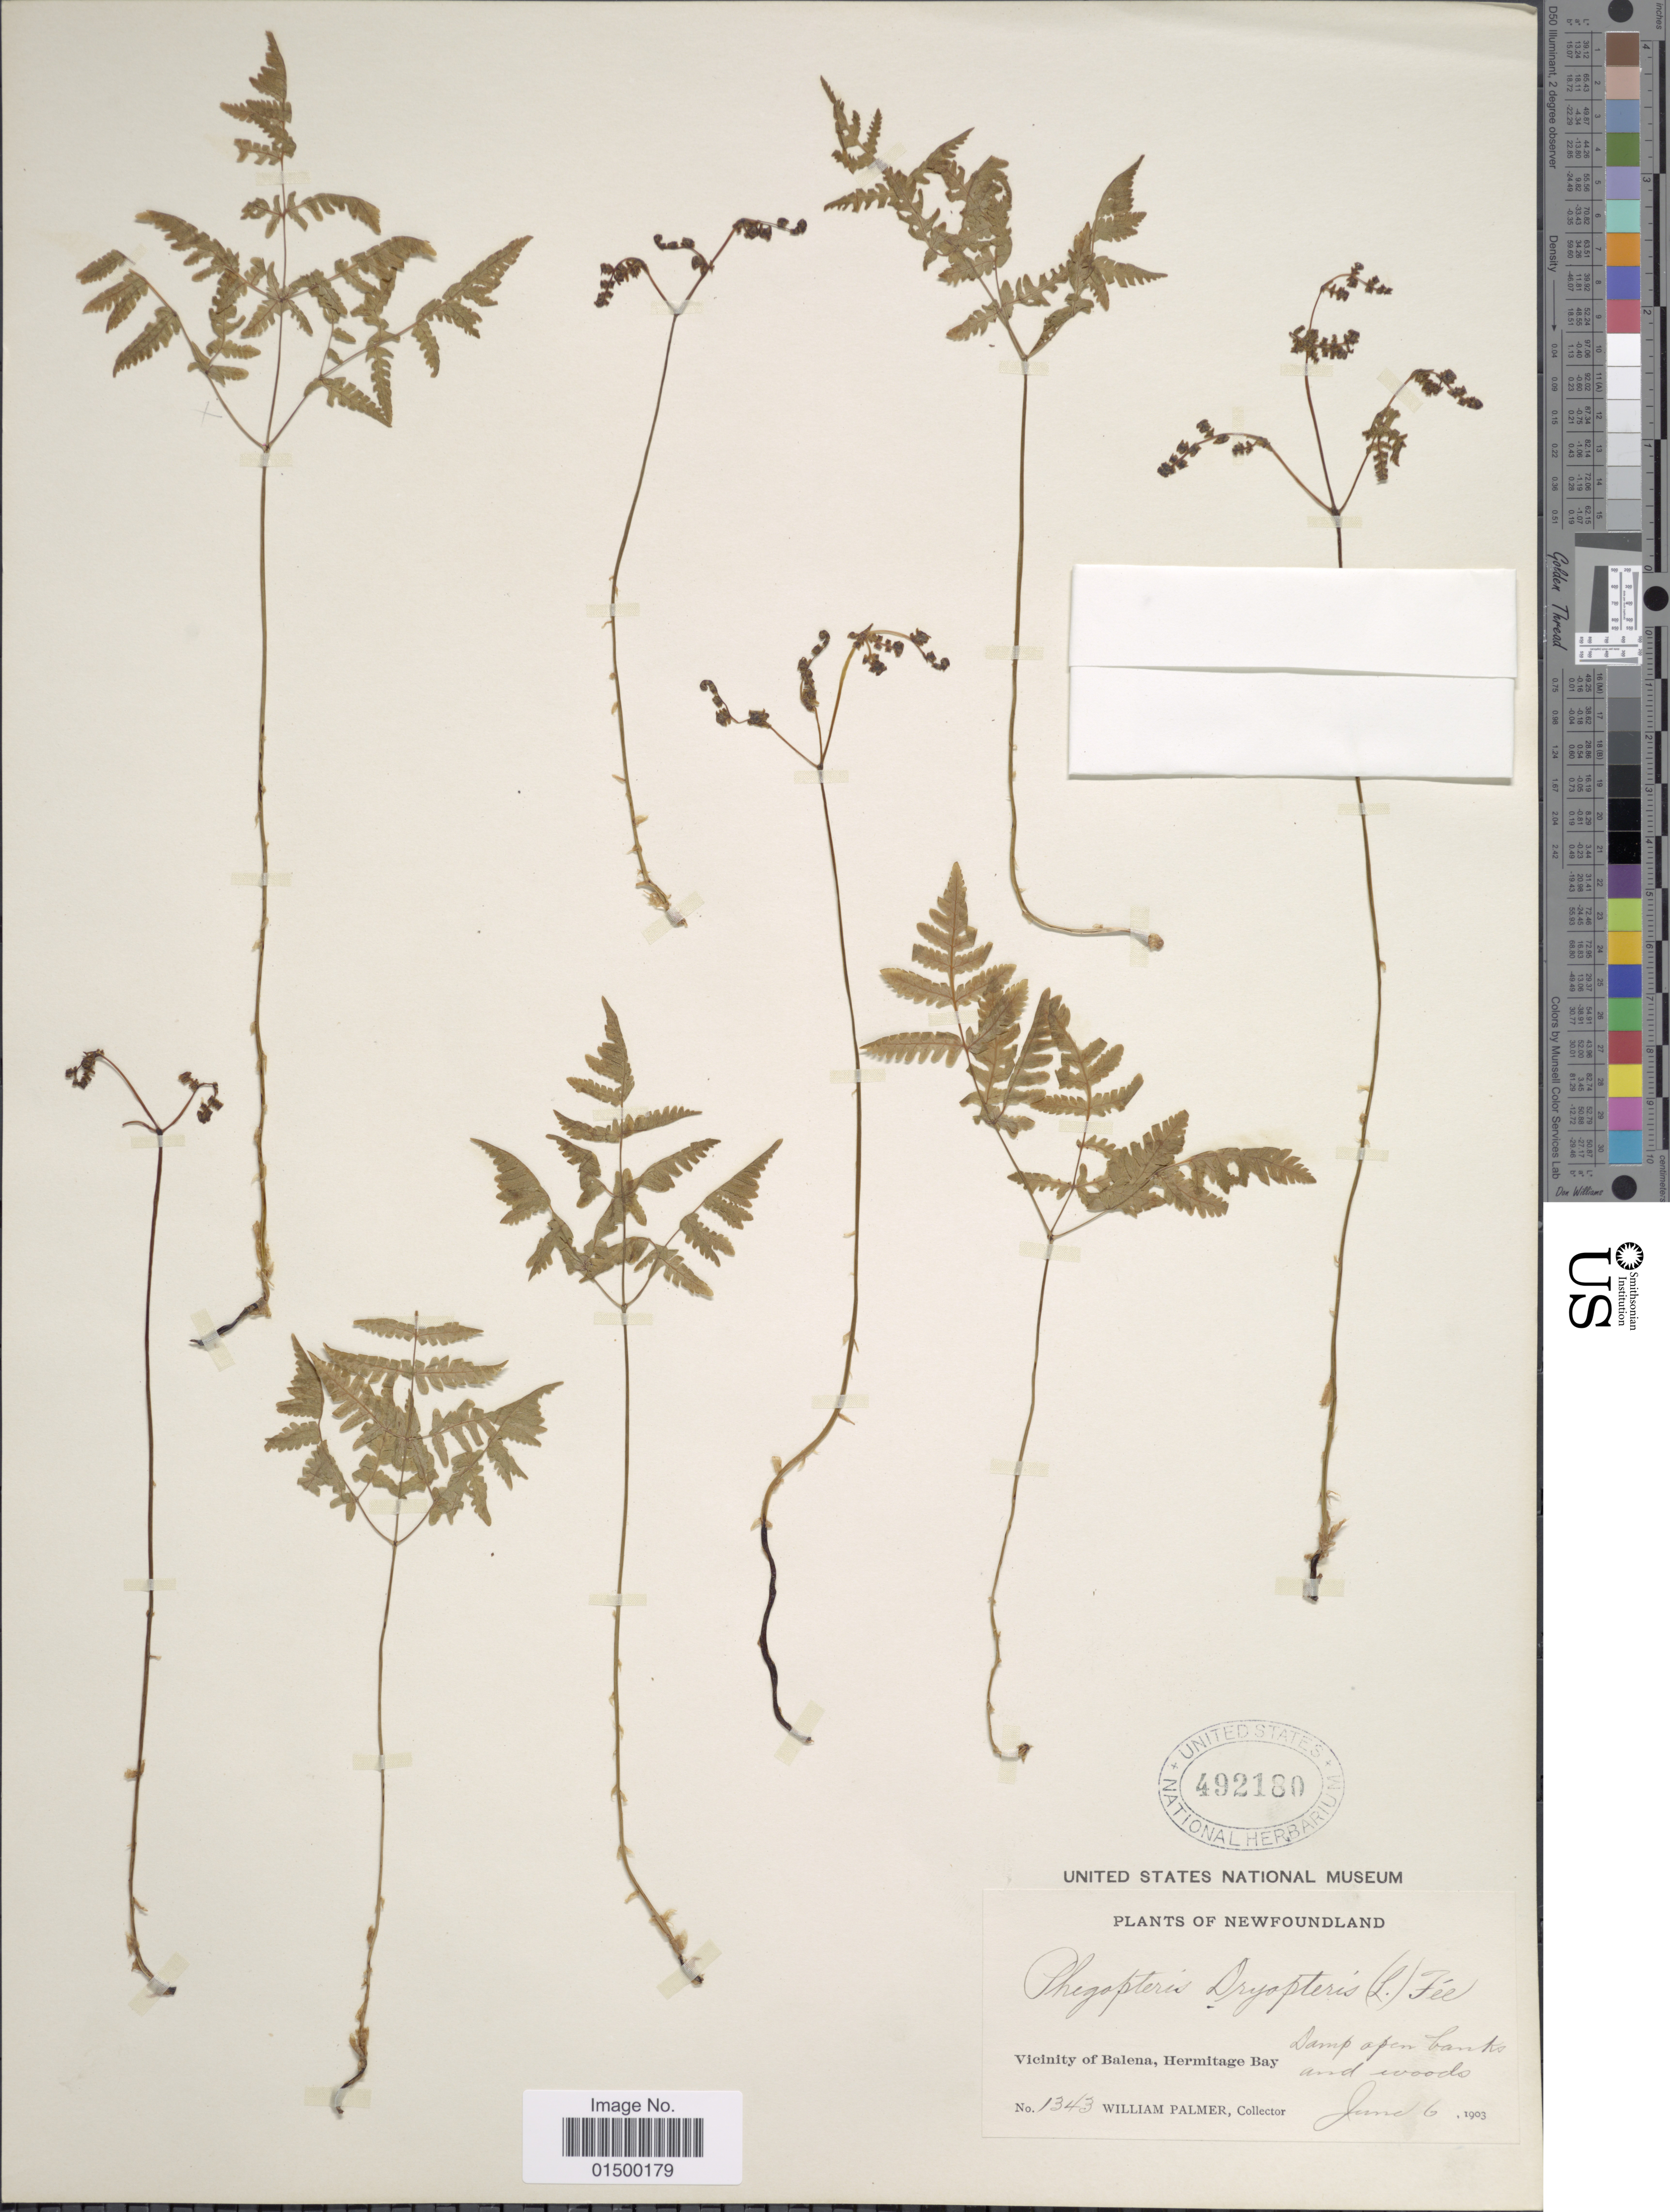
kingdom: Plantae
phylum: Tracheophyta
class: Polypodiopsida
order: Polypodiales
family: Cystopteridaceae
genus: Gymnocarpium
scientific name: Gymnocarpium disjunctum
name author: (Rupr.) Ching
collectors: W. Palmer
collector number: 1343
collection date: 1903-06-06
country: Canada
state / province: Newfoundland and Labrador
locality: Vicinity of Balena, Hermitage Bay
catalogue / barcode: US 4921880